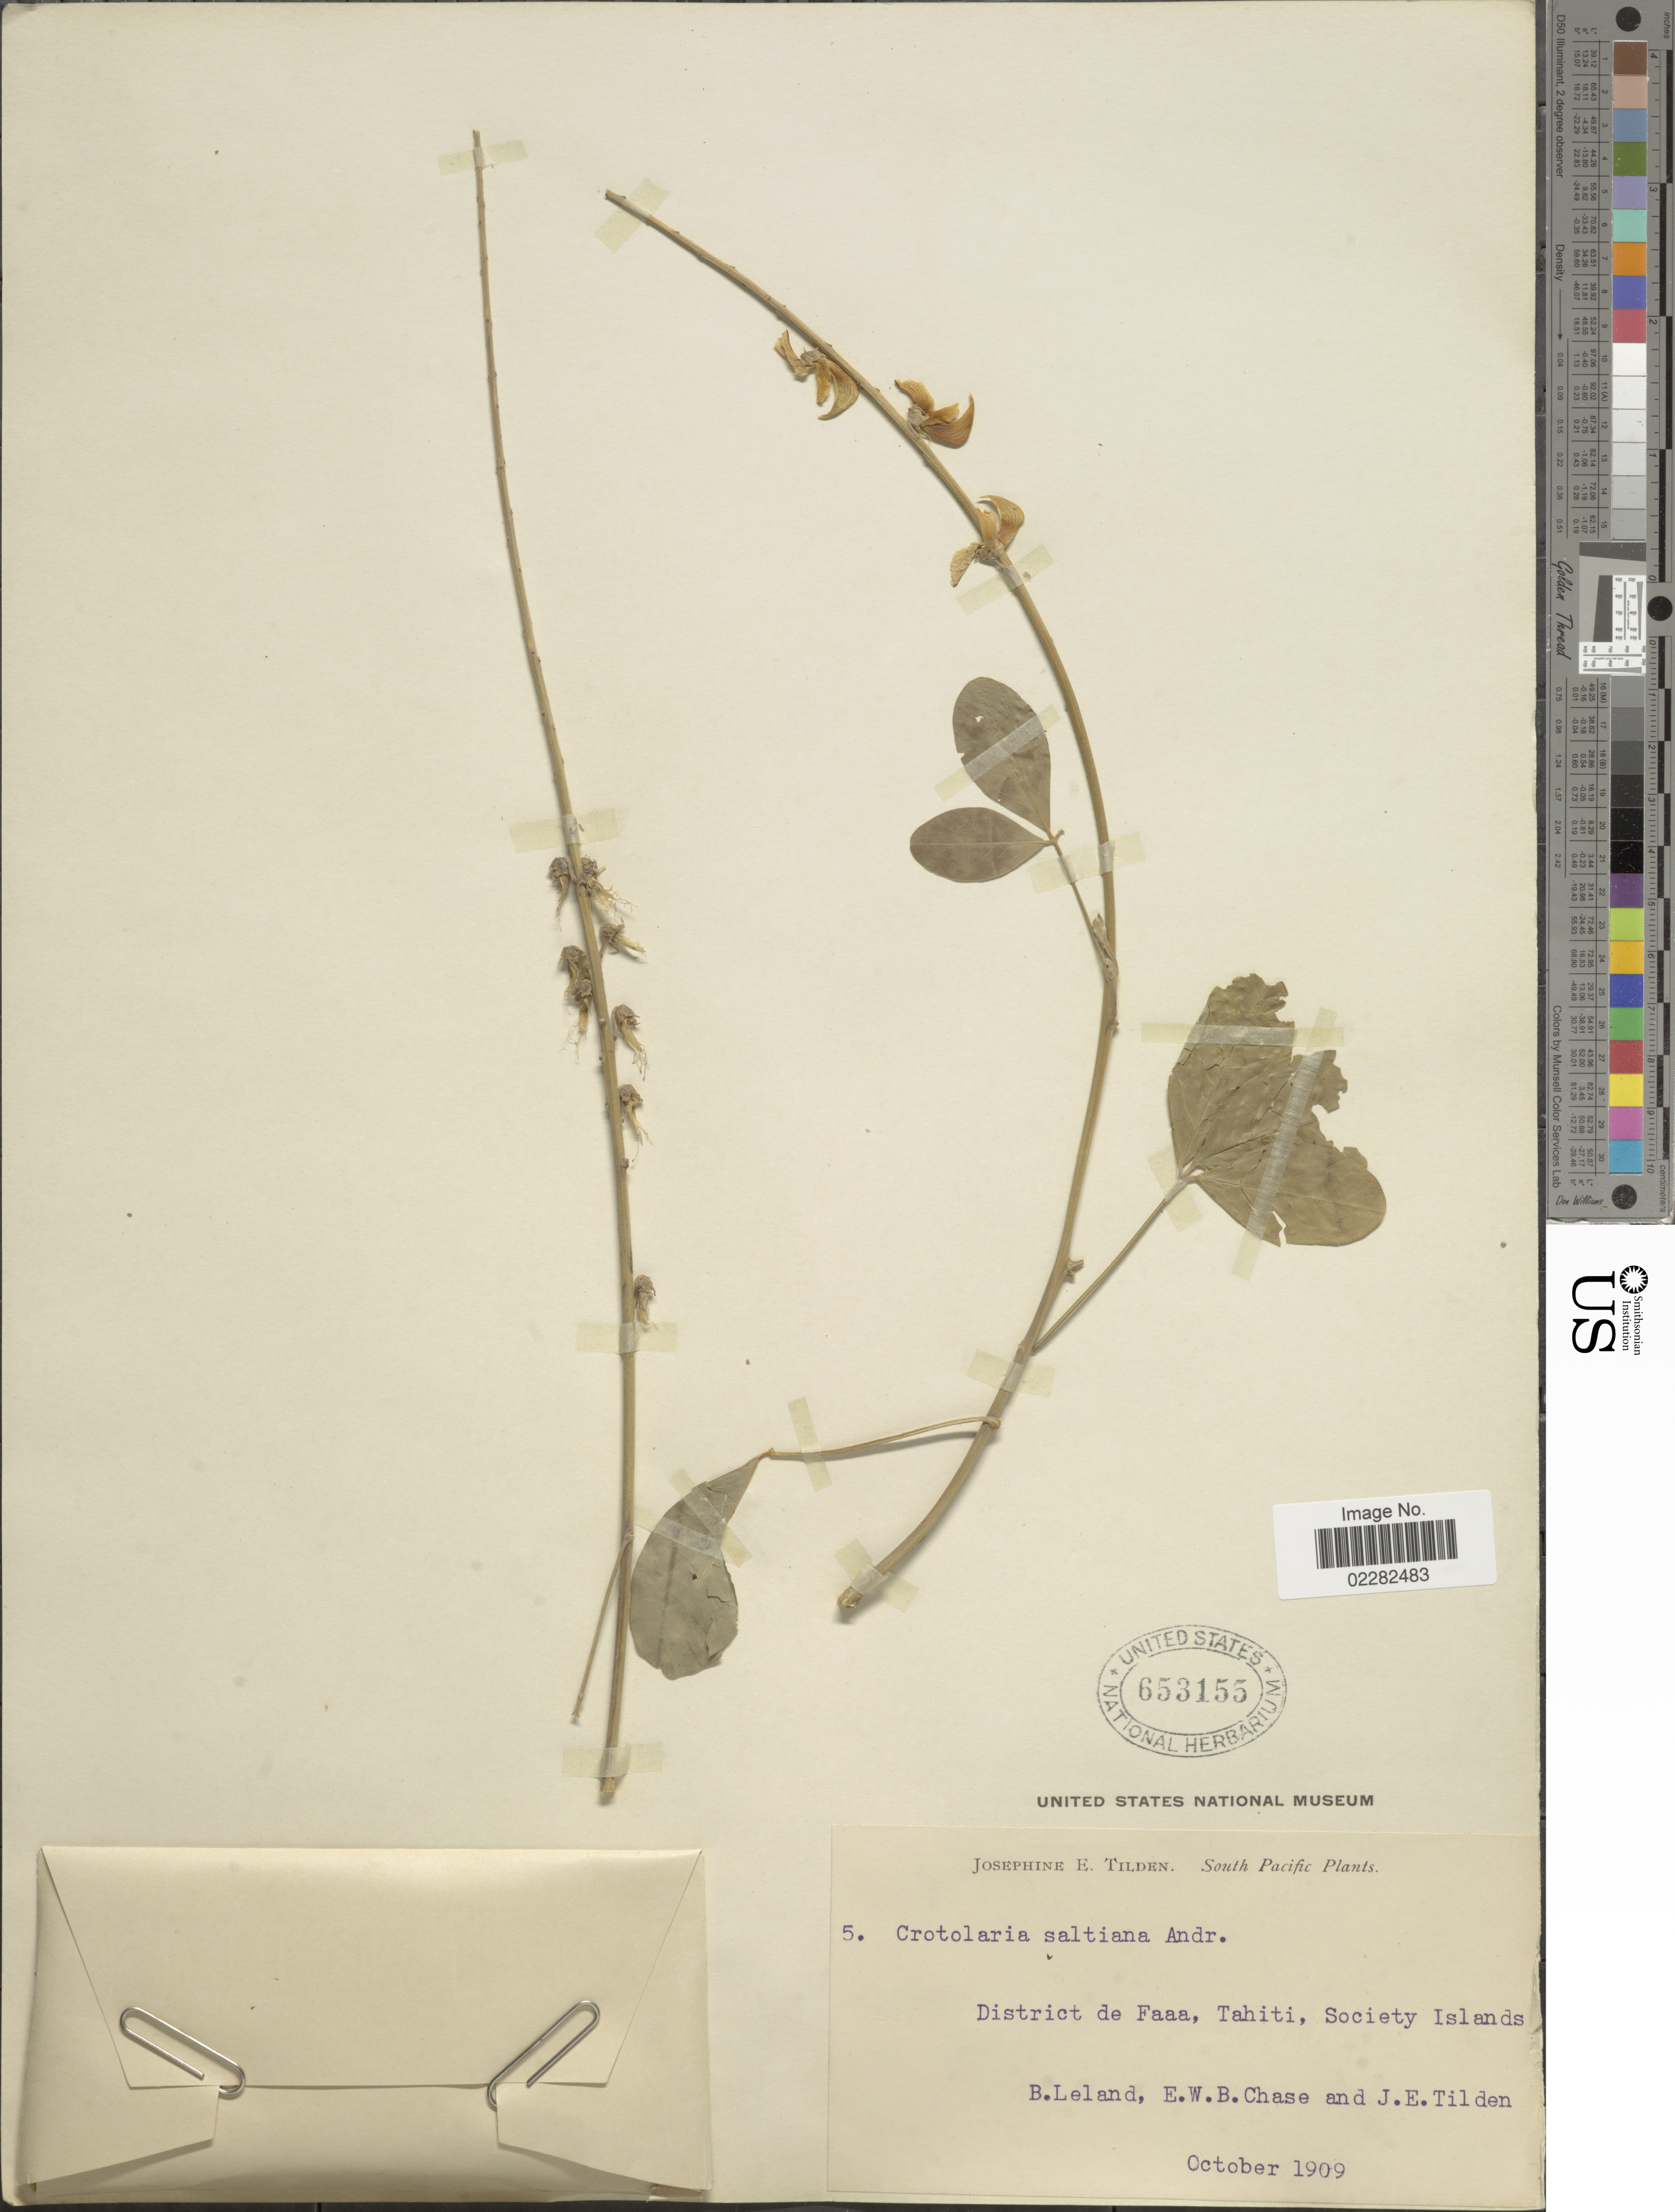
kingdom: Plantae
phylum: Tracheophyta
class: Magnoliopsida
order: Fabales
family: Fabaceae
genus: Crotalaria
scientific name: Crotalaria pallida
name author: Aiton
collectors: B. Leland, E. W. Chase & J. E. Tilden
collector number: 5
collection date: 1909-10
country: French Polynesia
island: Tahiti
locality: District de Faaa, Tahiti, Society islands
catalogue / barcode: US 653155